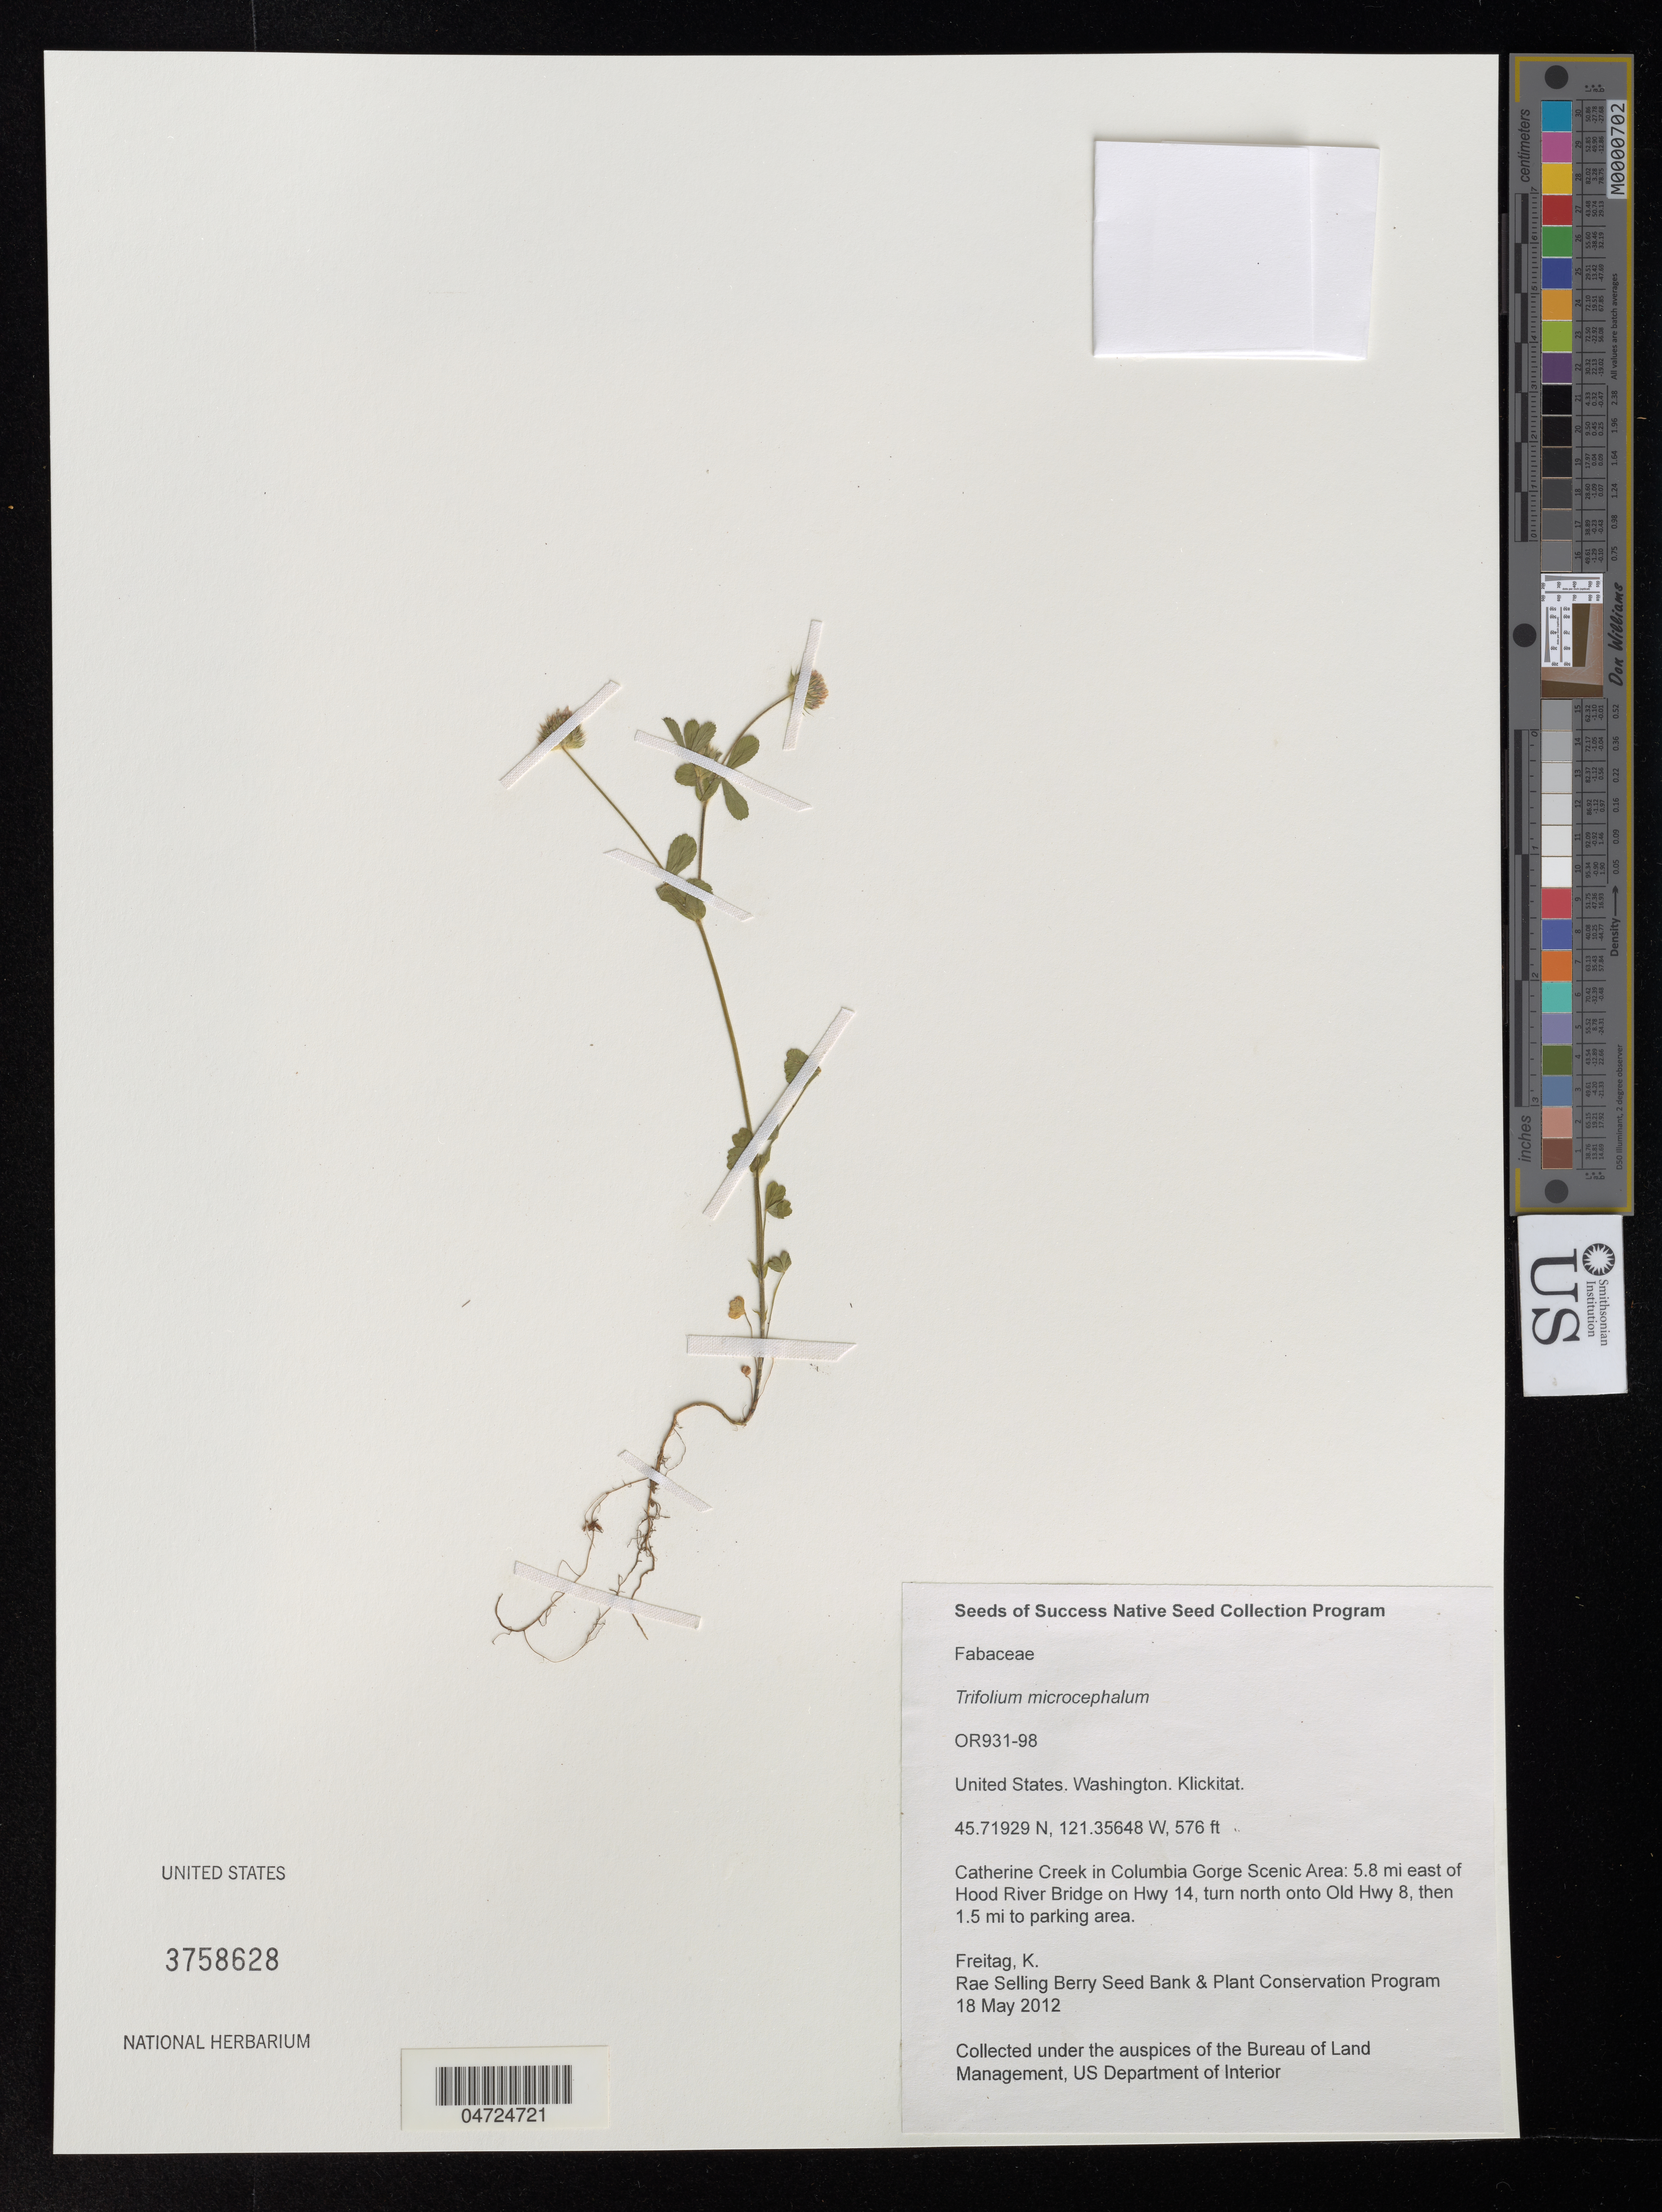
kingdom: Plantae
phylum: Tracheophyta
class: Magnoliopsida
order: Fabales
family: Fabaceae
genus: Trifolium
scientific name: Trifolium microcephalum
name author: Pursh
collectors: K. Freitag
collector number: OR931-98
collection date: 2012-05-18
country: United States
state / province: Washington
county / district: Klickitat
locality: Klickitat. Catherine Creek in Columbia Gorge Scenic Area: 5.8 mi east of Hood River Bridge on Hwy 14, turn north onto Old Hwy 8, then 1.5 mi to parking area.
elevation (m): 176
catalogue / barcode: US 3758628